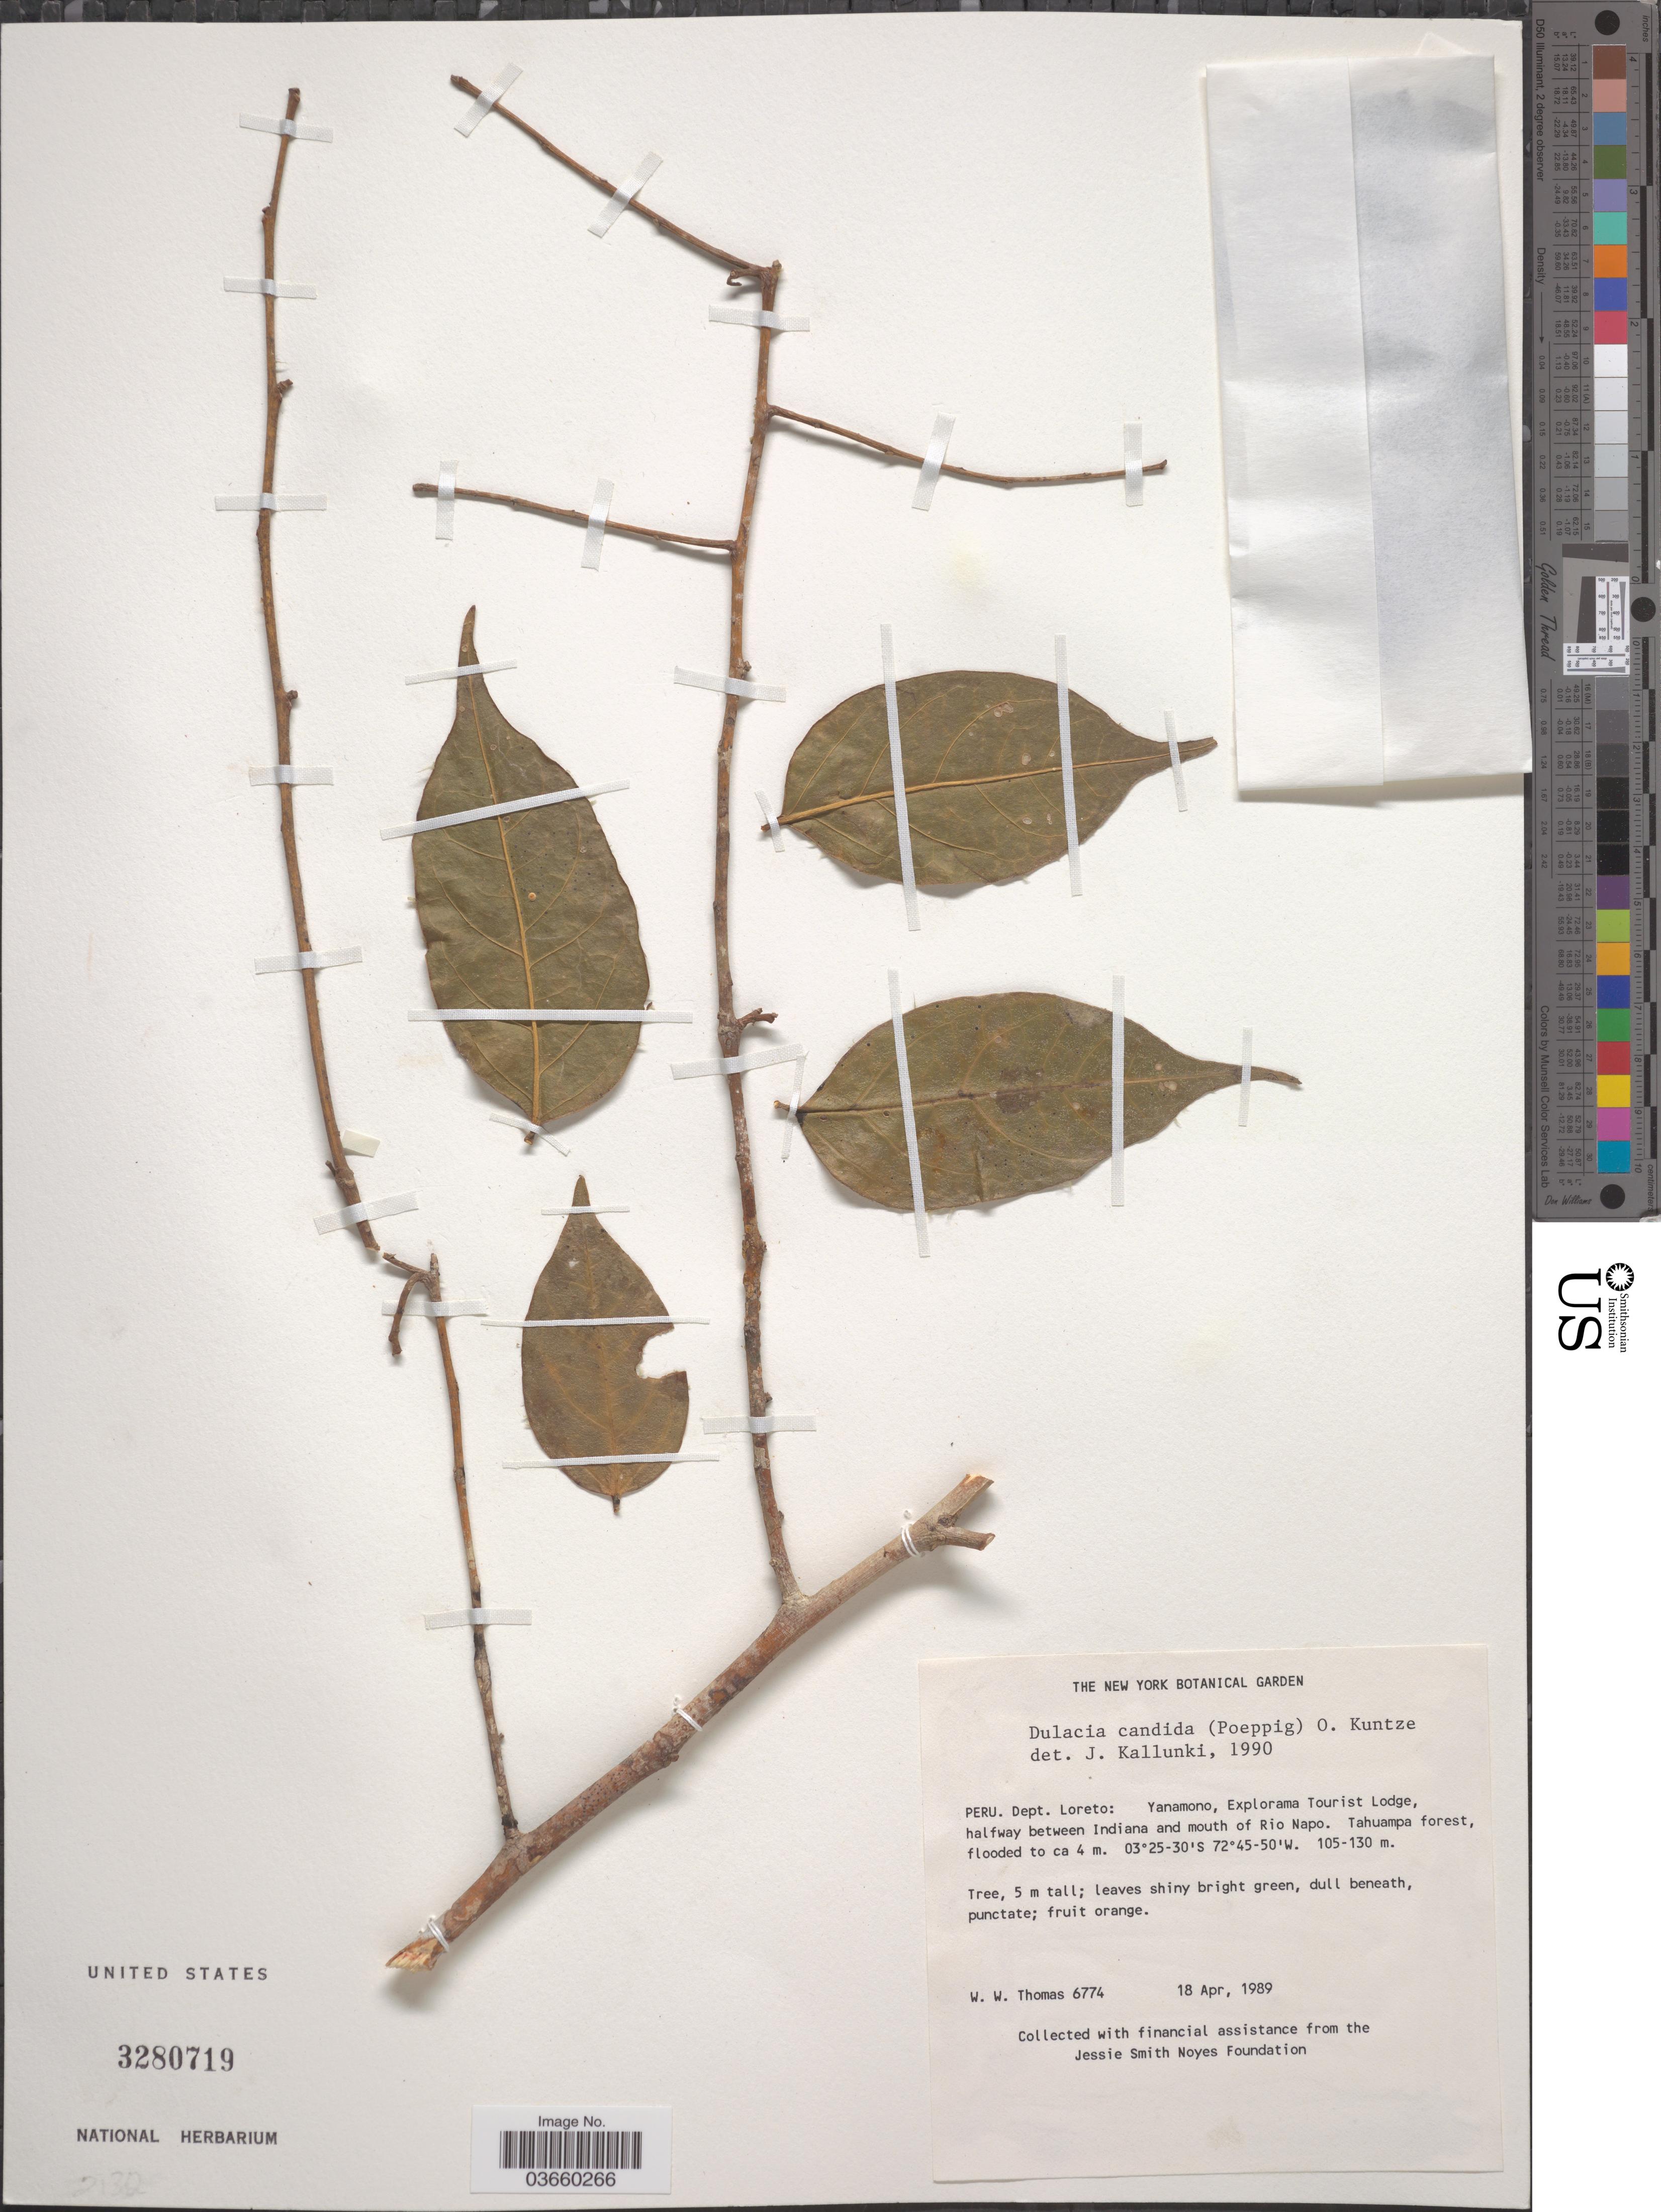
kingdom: Plantae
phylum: Tracheophyta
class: Magnoliopsida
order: Santalales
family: Olacaceae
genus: Dulacia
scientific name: Dulacia candida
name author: (Poepp.) Kuntze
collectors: W. Thomas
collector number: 6774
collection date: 1989-04-18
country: Peru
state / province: Loreto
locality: Dept. Loreto: Yanamono, Explorama Tourist Lodge, halfway between Indiana and mouth of Rio Napo. Tahuampa forest, flooded to ca 4 m.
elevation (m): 105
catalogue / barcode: US 3280719